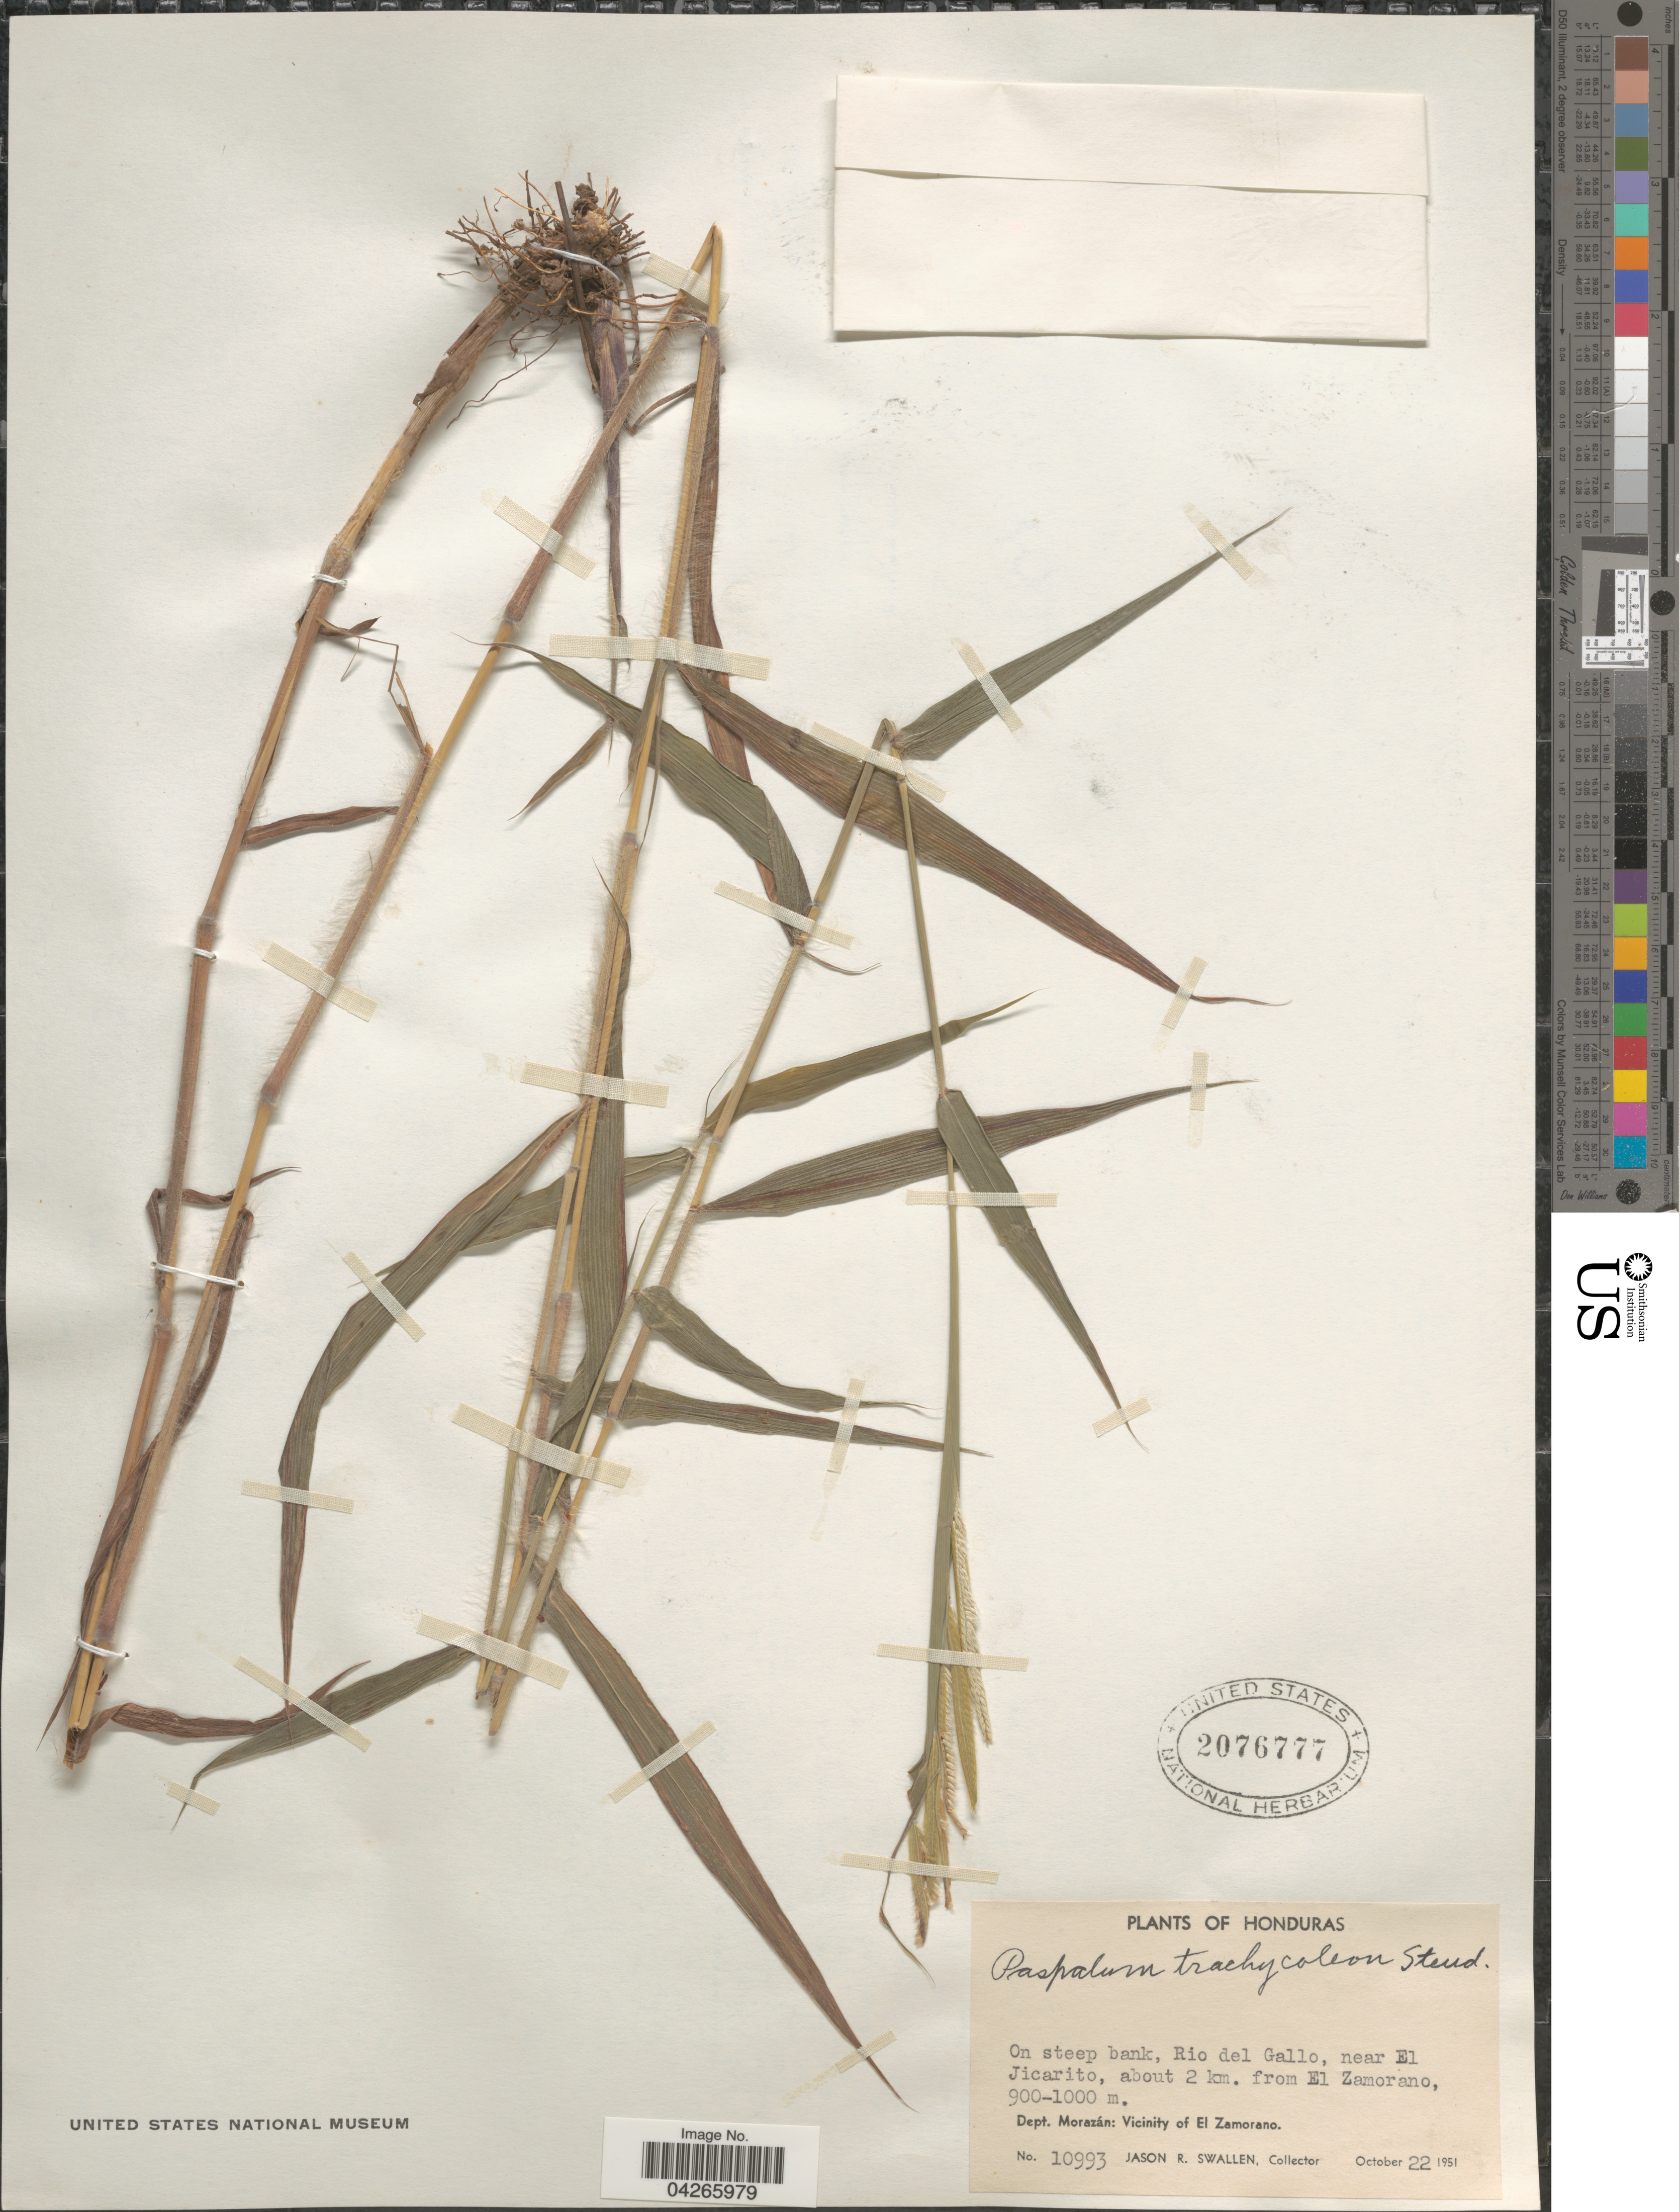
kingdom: Plantae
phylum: Tracheophyta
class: Liliopsida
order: Poales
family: Poaceae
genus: Paspalum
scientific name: Paspalum trachycoleon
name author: Steud.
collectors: J. R. Swallen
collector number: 10993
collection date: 1951-10-22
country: Honduras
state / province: Fco. Morazán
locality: Rio del Gallo, near El Jicarito, about 2 km. from El Zamorano. Dept. Morazán: Vicinity of El Zamorano.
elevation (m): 900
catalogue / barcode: US 2076777